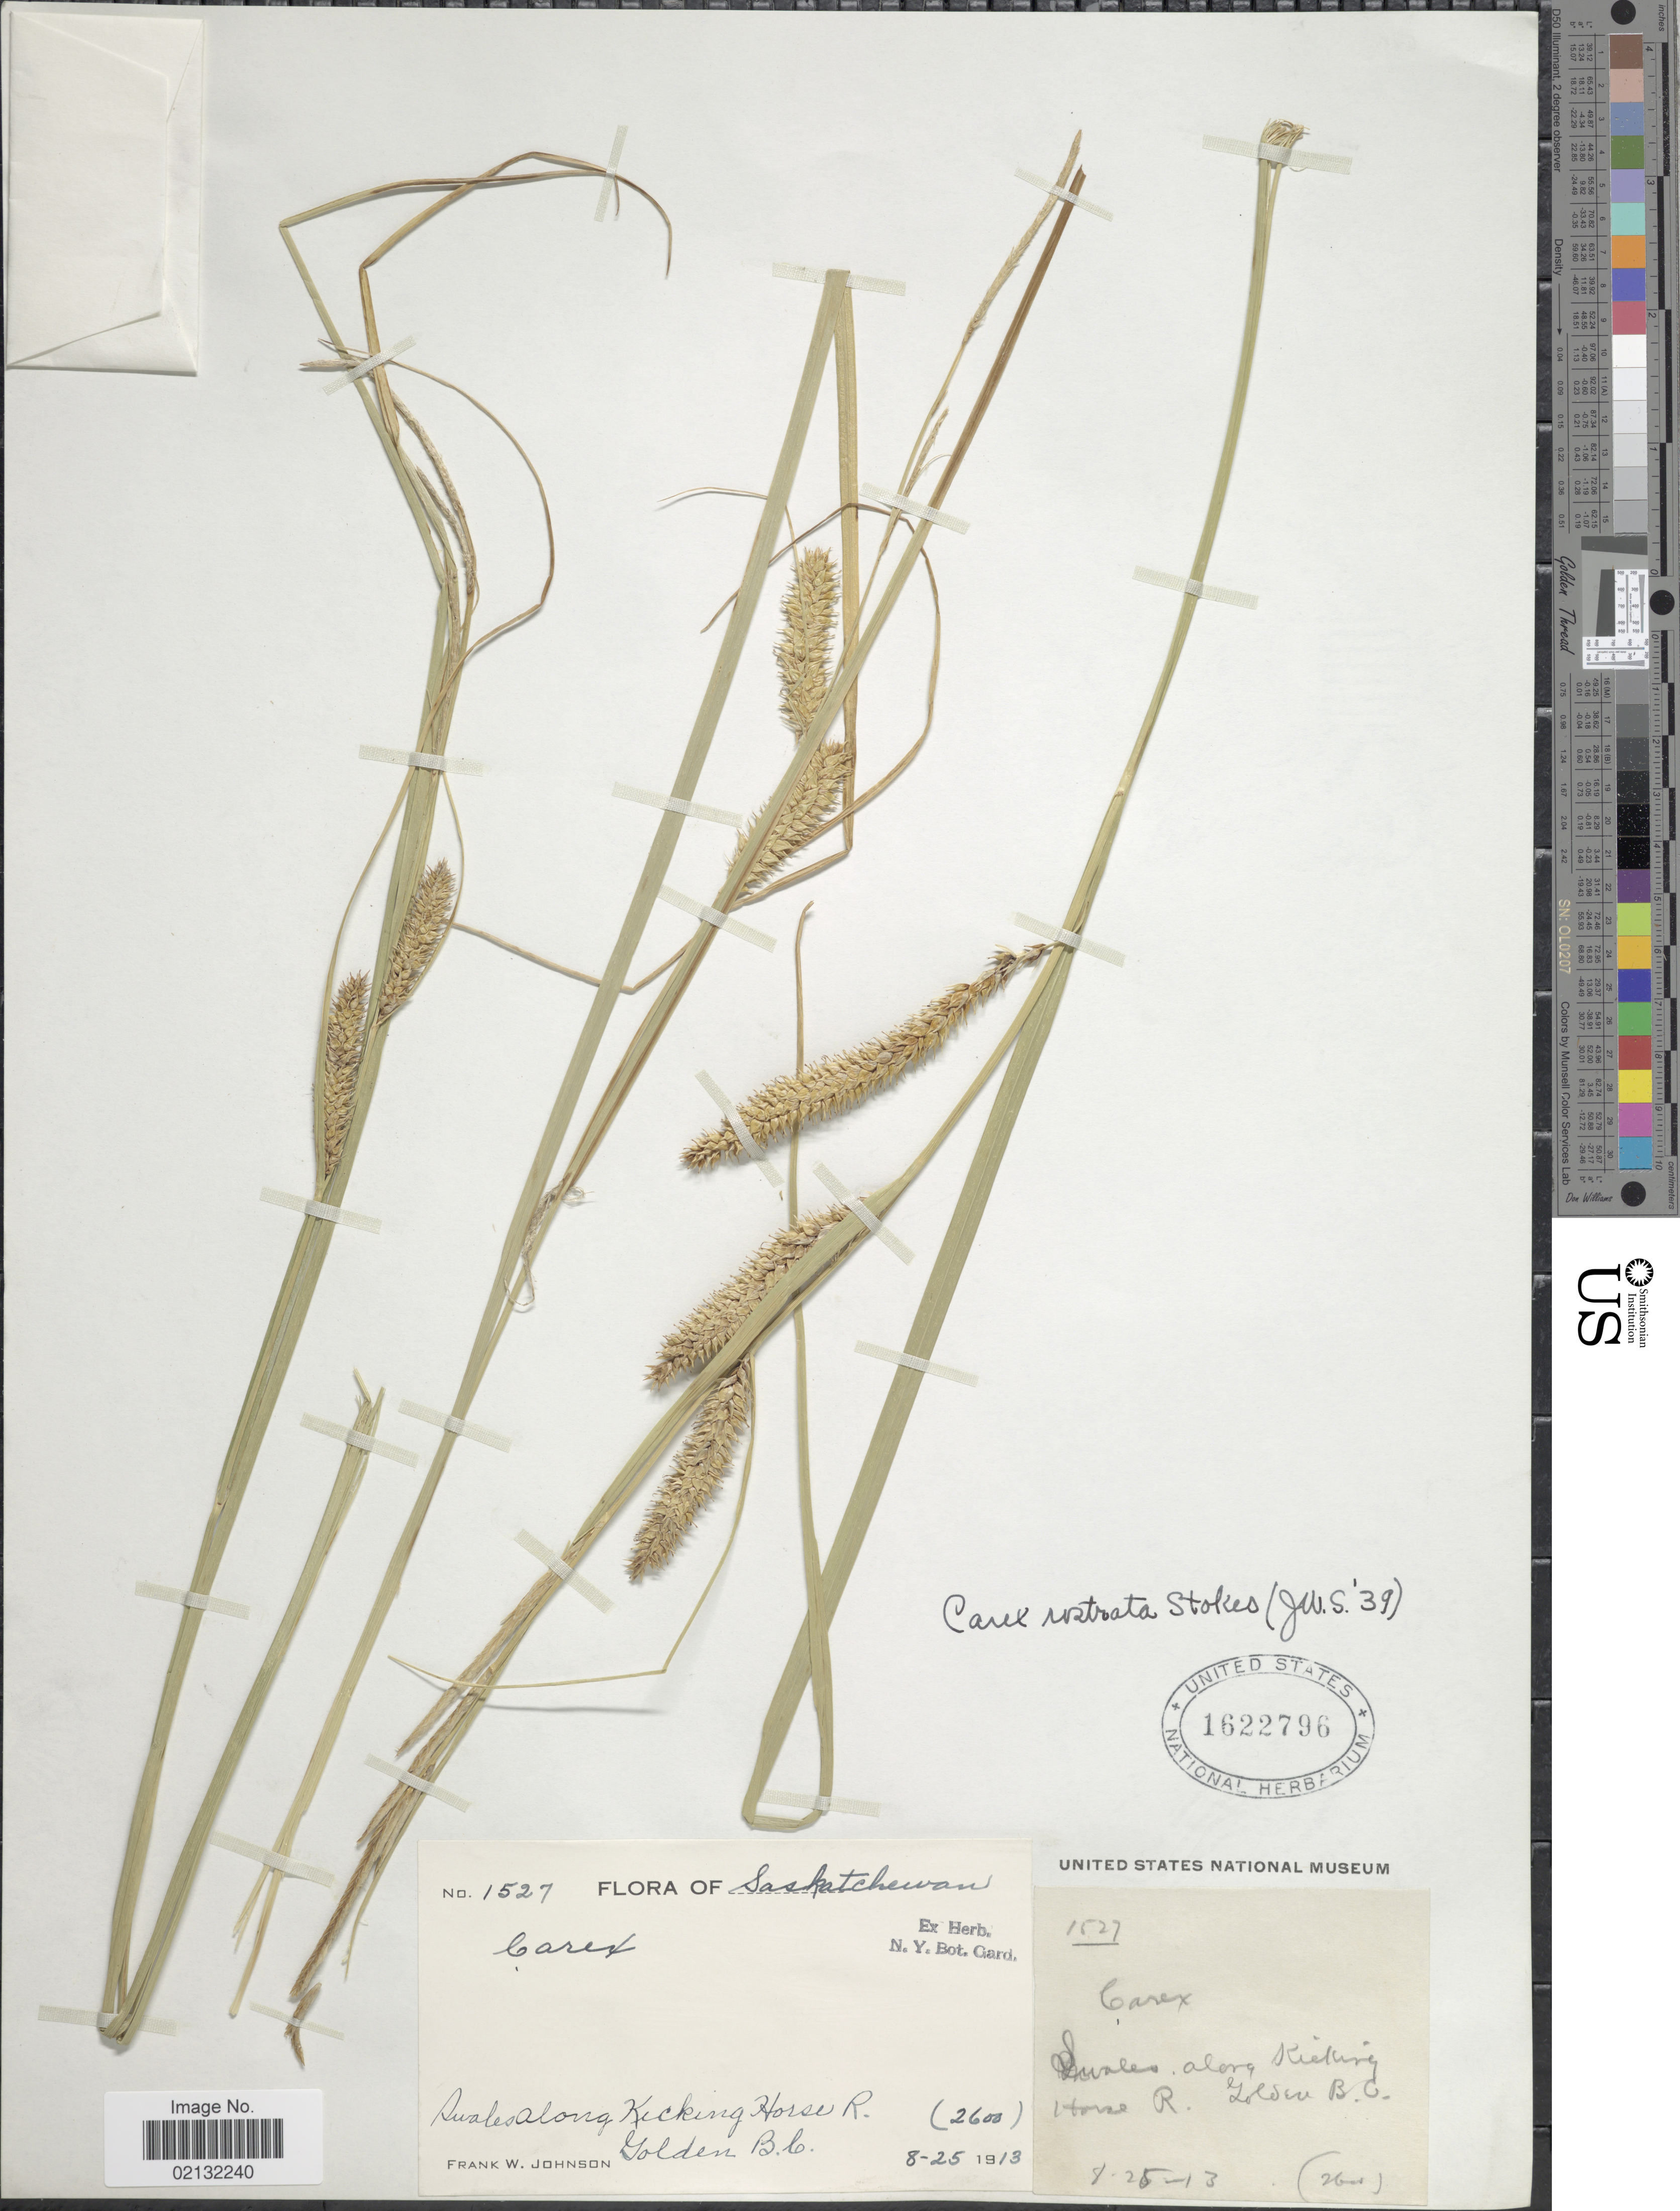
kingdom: Plantae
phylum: Tracheophyta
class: Liliopsida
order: Poales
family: Cyperaceae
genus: Carex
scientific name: Carex rostrata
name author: Stokes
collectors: F. W. Johnson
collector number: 1527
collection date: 1913-08-25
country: Canada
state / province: Saskatchewan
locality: Sales along kicking Horse R., Golden B.C.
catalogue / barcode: US 1622796